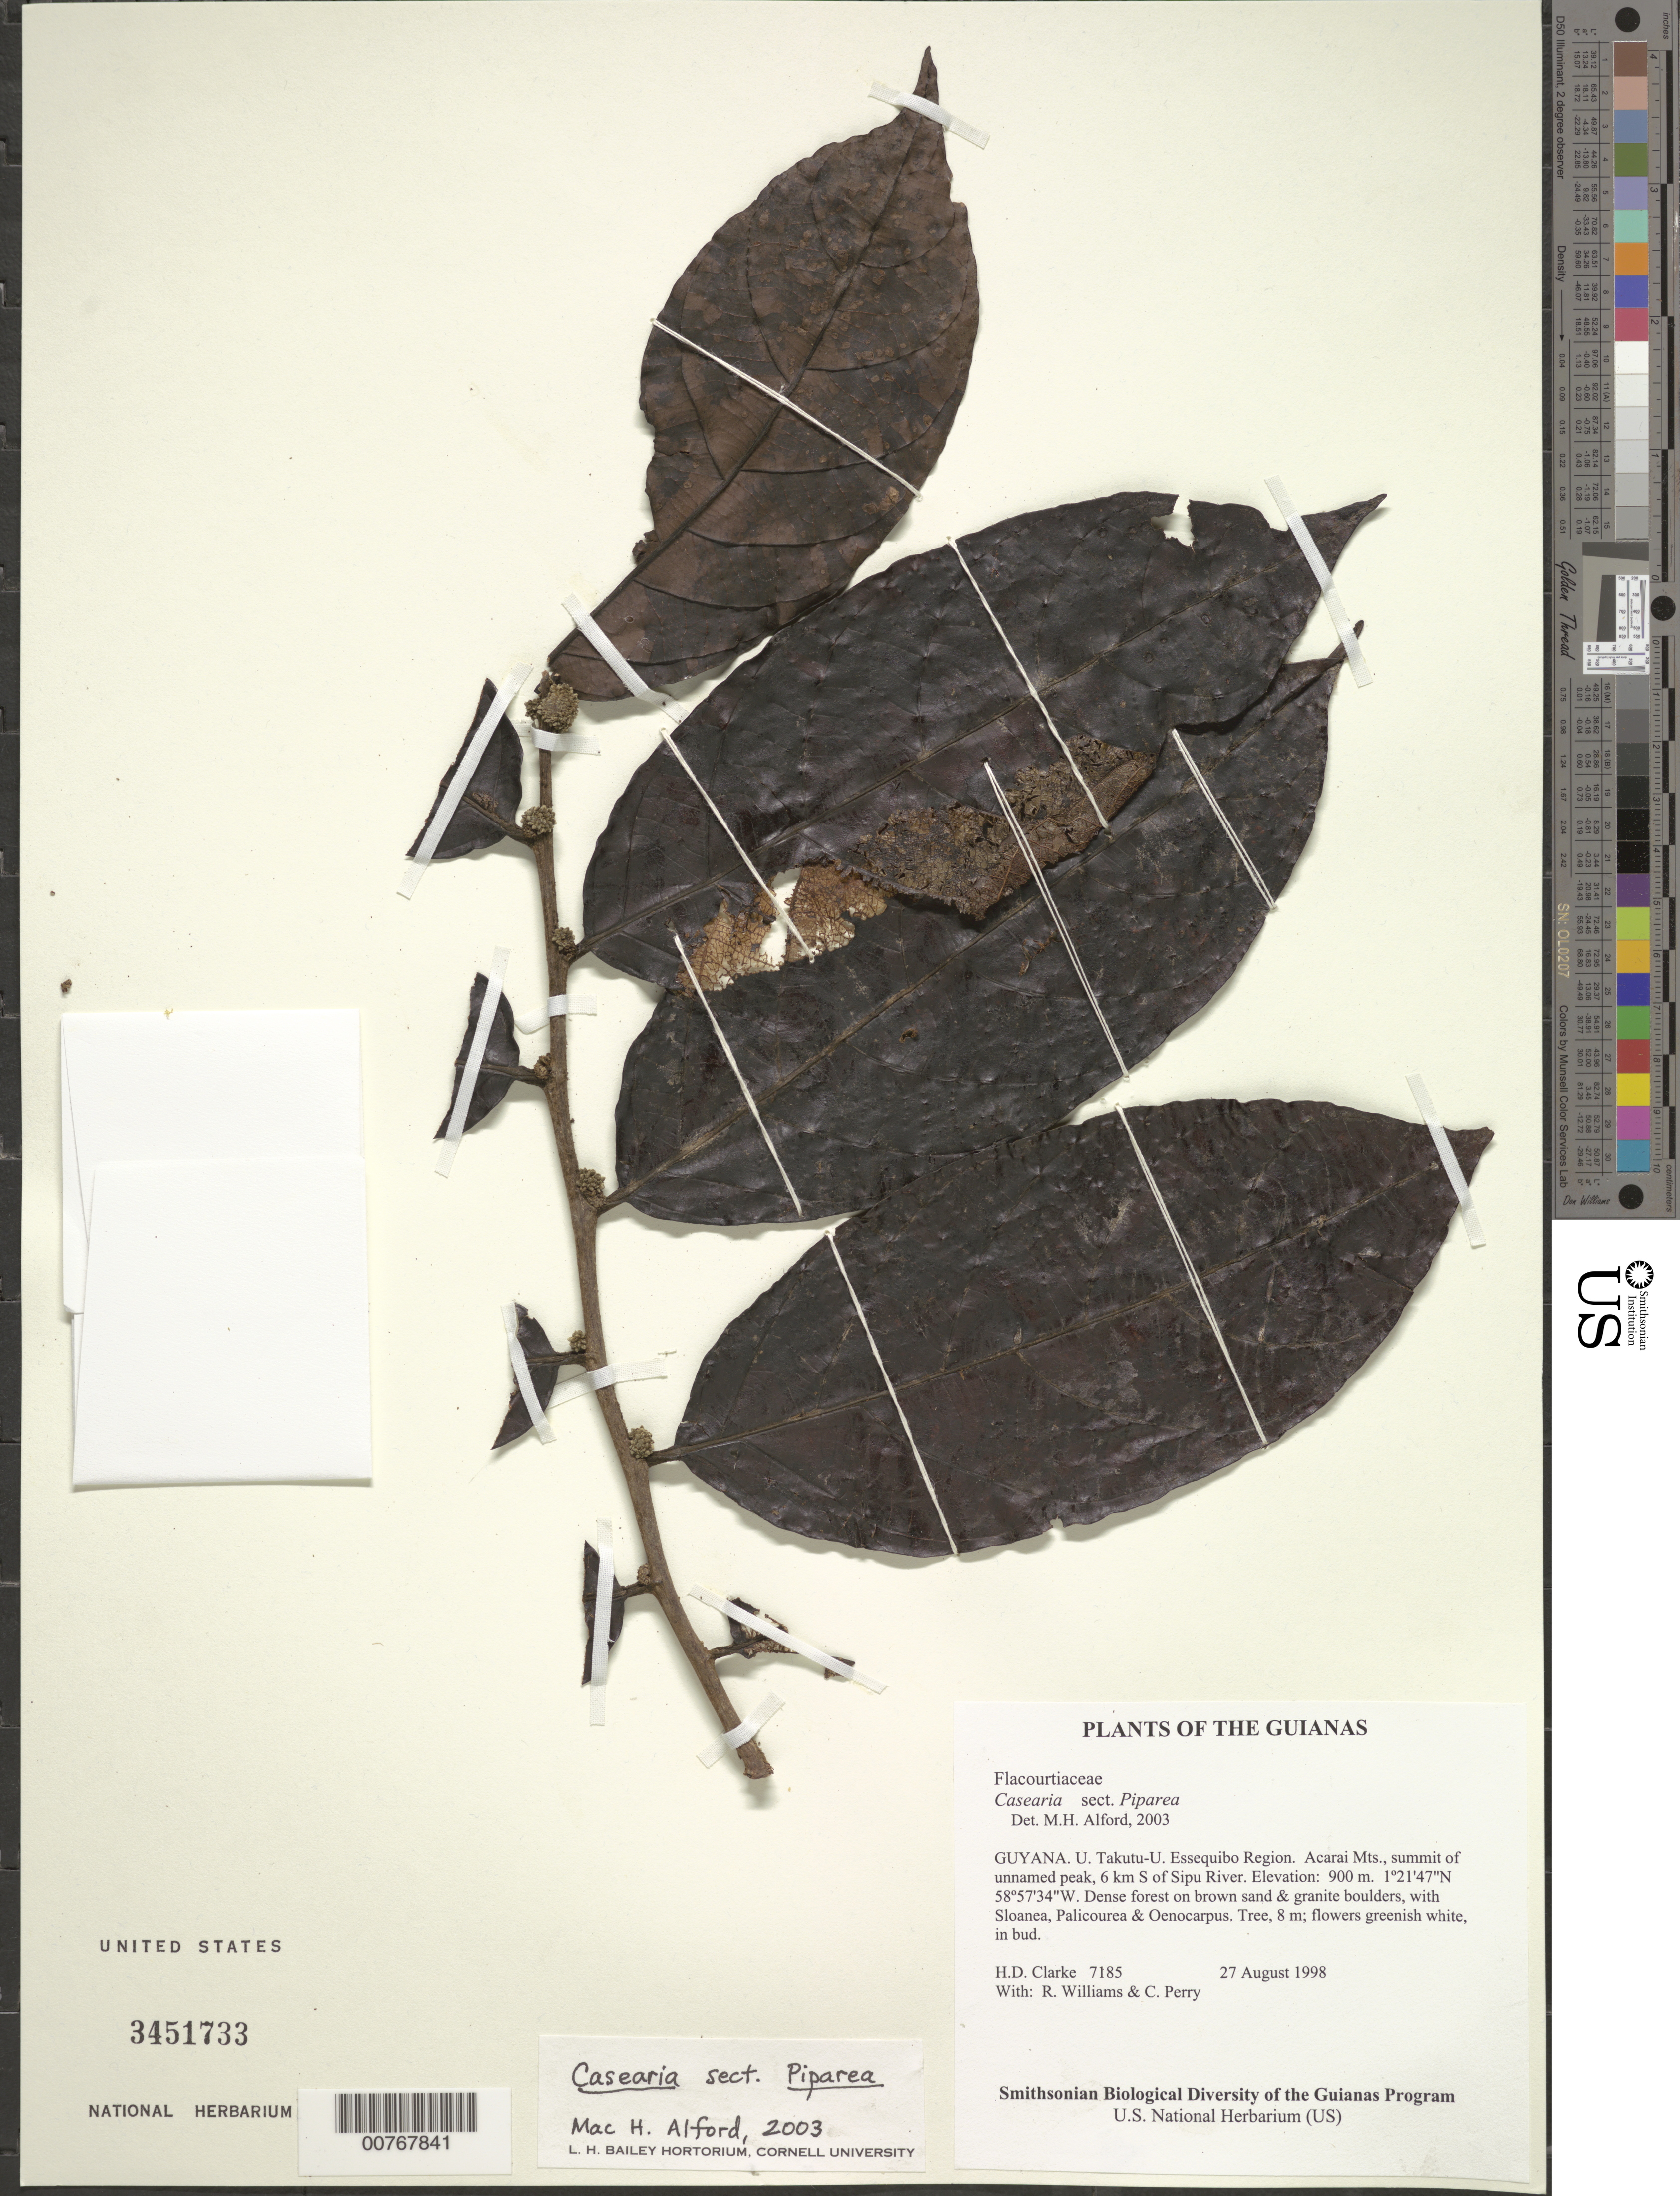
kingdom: Plantae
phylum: Tracheophyta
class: Magnoliopsida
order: Malpighiales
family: Salicaceae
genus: Casearia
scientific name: Casearia javitensis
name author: Kunth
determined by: Liesner, R. L.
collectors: H. D. Clarke, R. Williams & C. Perry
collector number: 7185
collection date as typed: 27 August 1998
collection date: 1998-08-27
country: Guyana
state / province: U. Takutu-U. Essequibo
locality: Acarai Mts., summit of unnamed peak, 6 km S of Sipu River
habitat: Dense forest on brown sand & granite boulders, with Sloanea, Palicourea & Oenocarpus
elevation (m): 900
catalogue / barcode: US 3451733